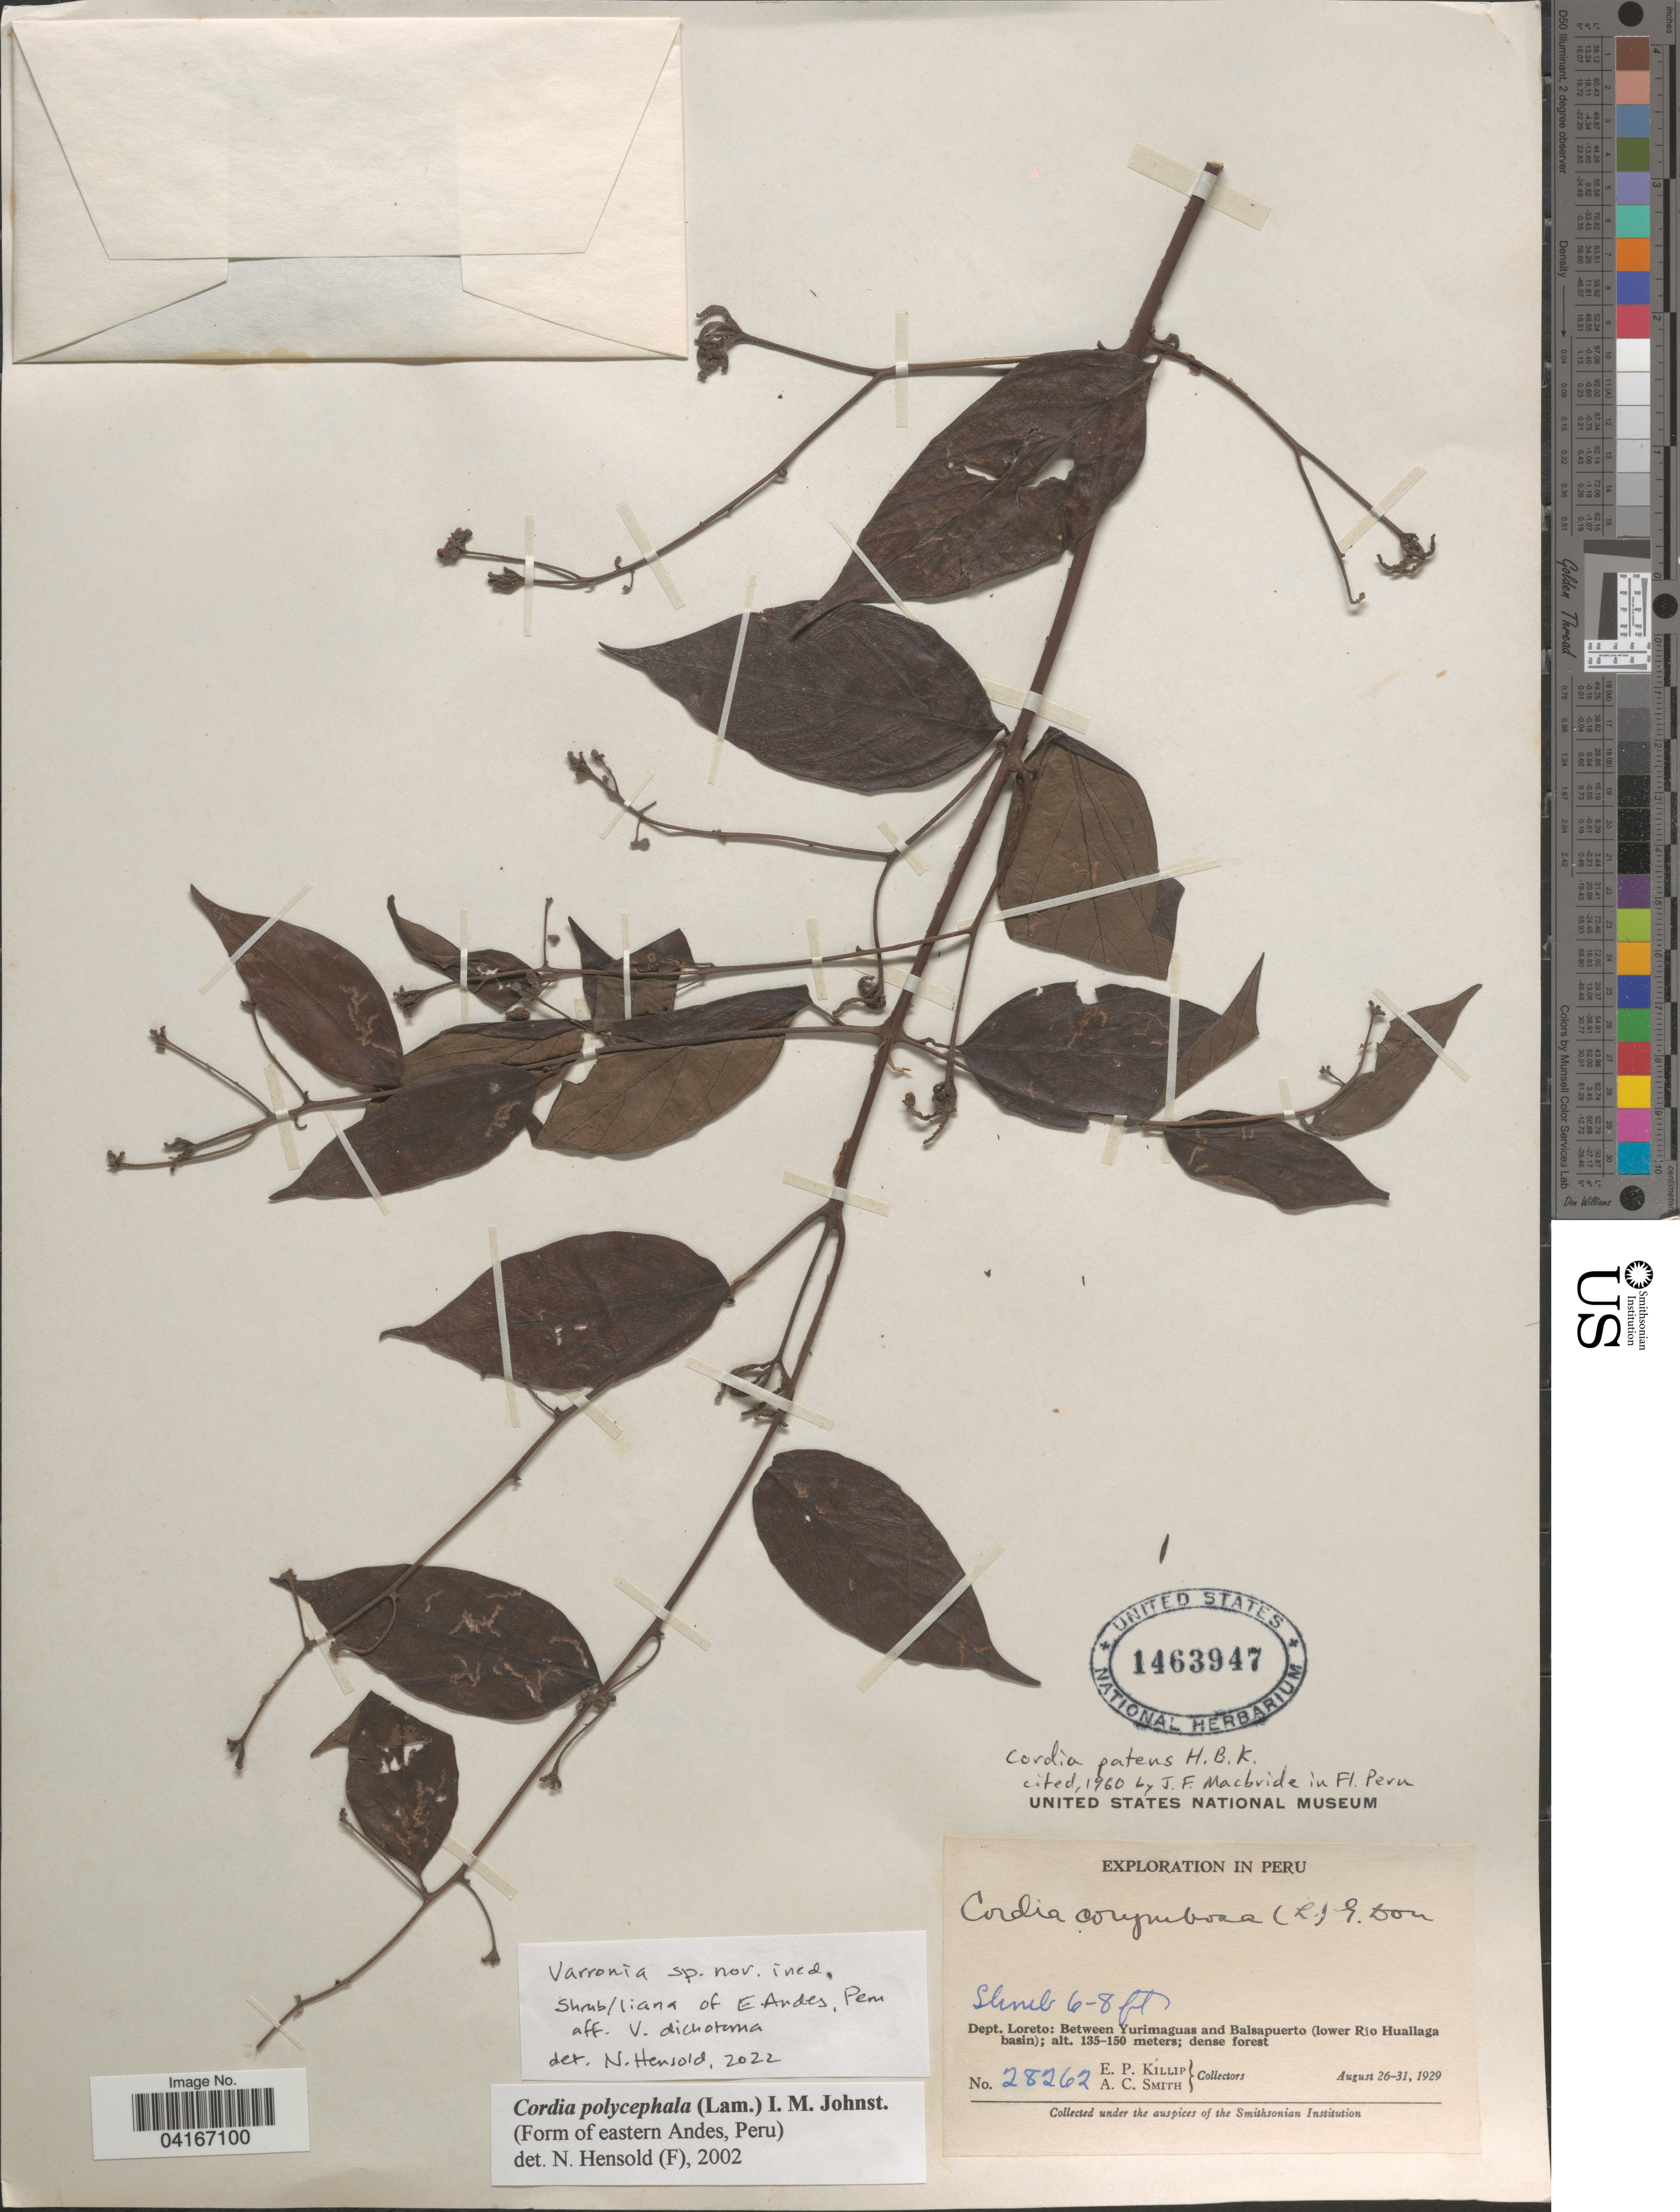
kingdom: Plantae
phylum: Tracheophyta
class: Magnoliopsida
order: Boraginales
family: Cordiaceae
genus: Varronia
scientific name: Varronia sp.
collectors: E. P. Killip & A. C. Smith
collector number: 28262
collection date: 1929-08-26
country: Peru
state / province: Loreto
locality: Exploration in Peru. Dept. Loreto: Between Yurimaguas and Balsapuerto (lower Río Huallaga basin).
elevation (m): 135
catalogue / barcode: US 1463947